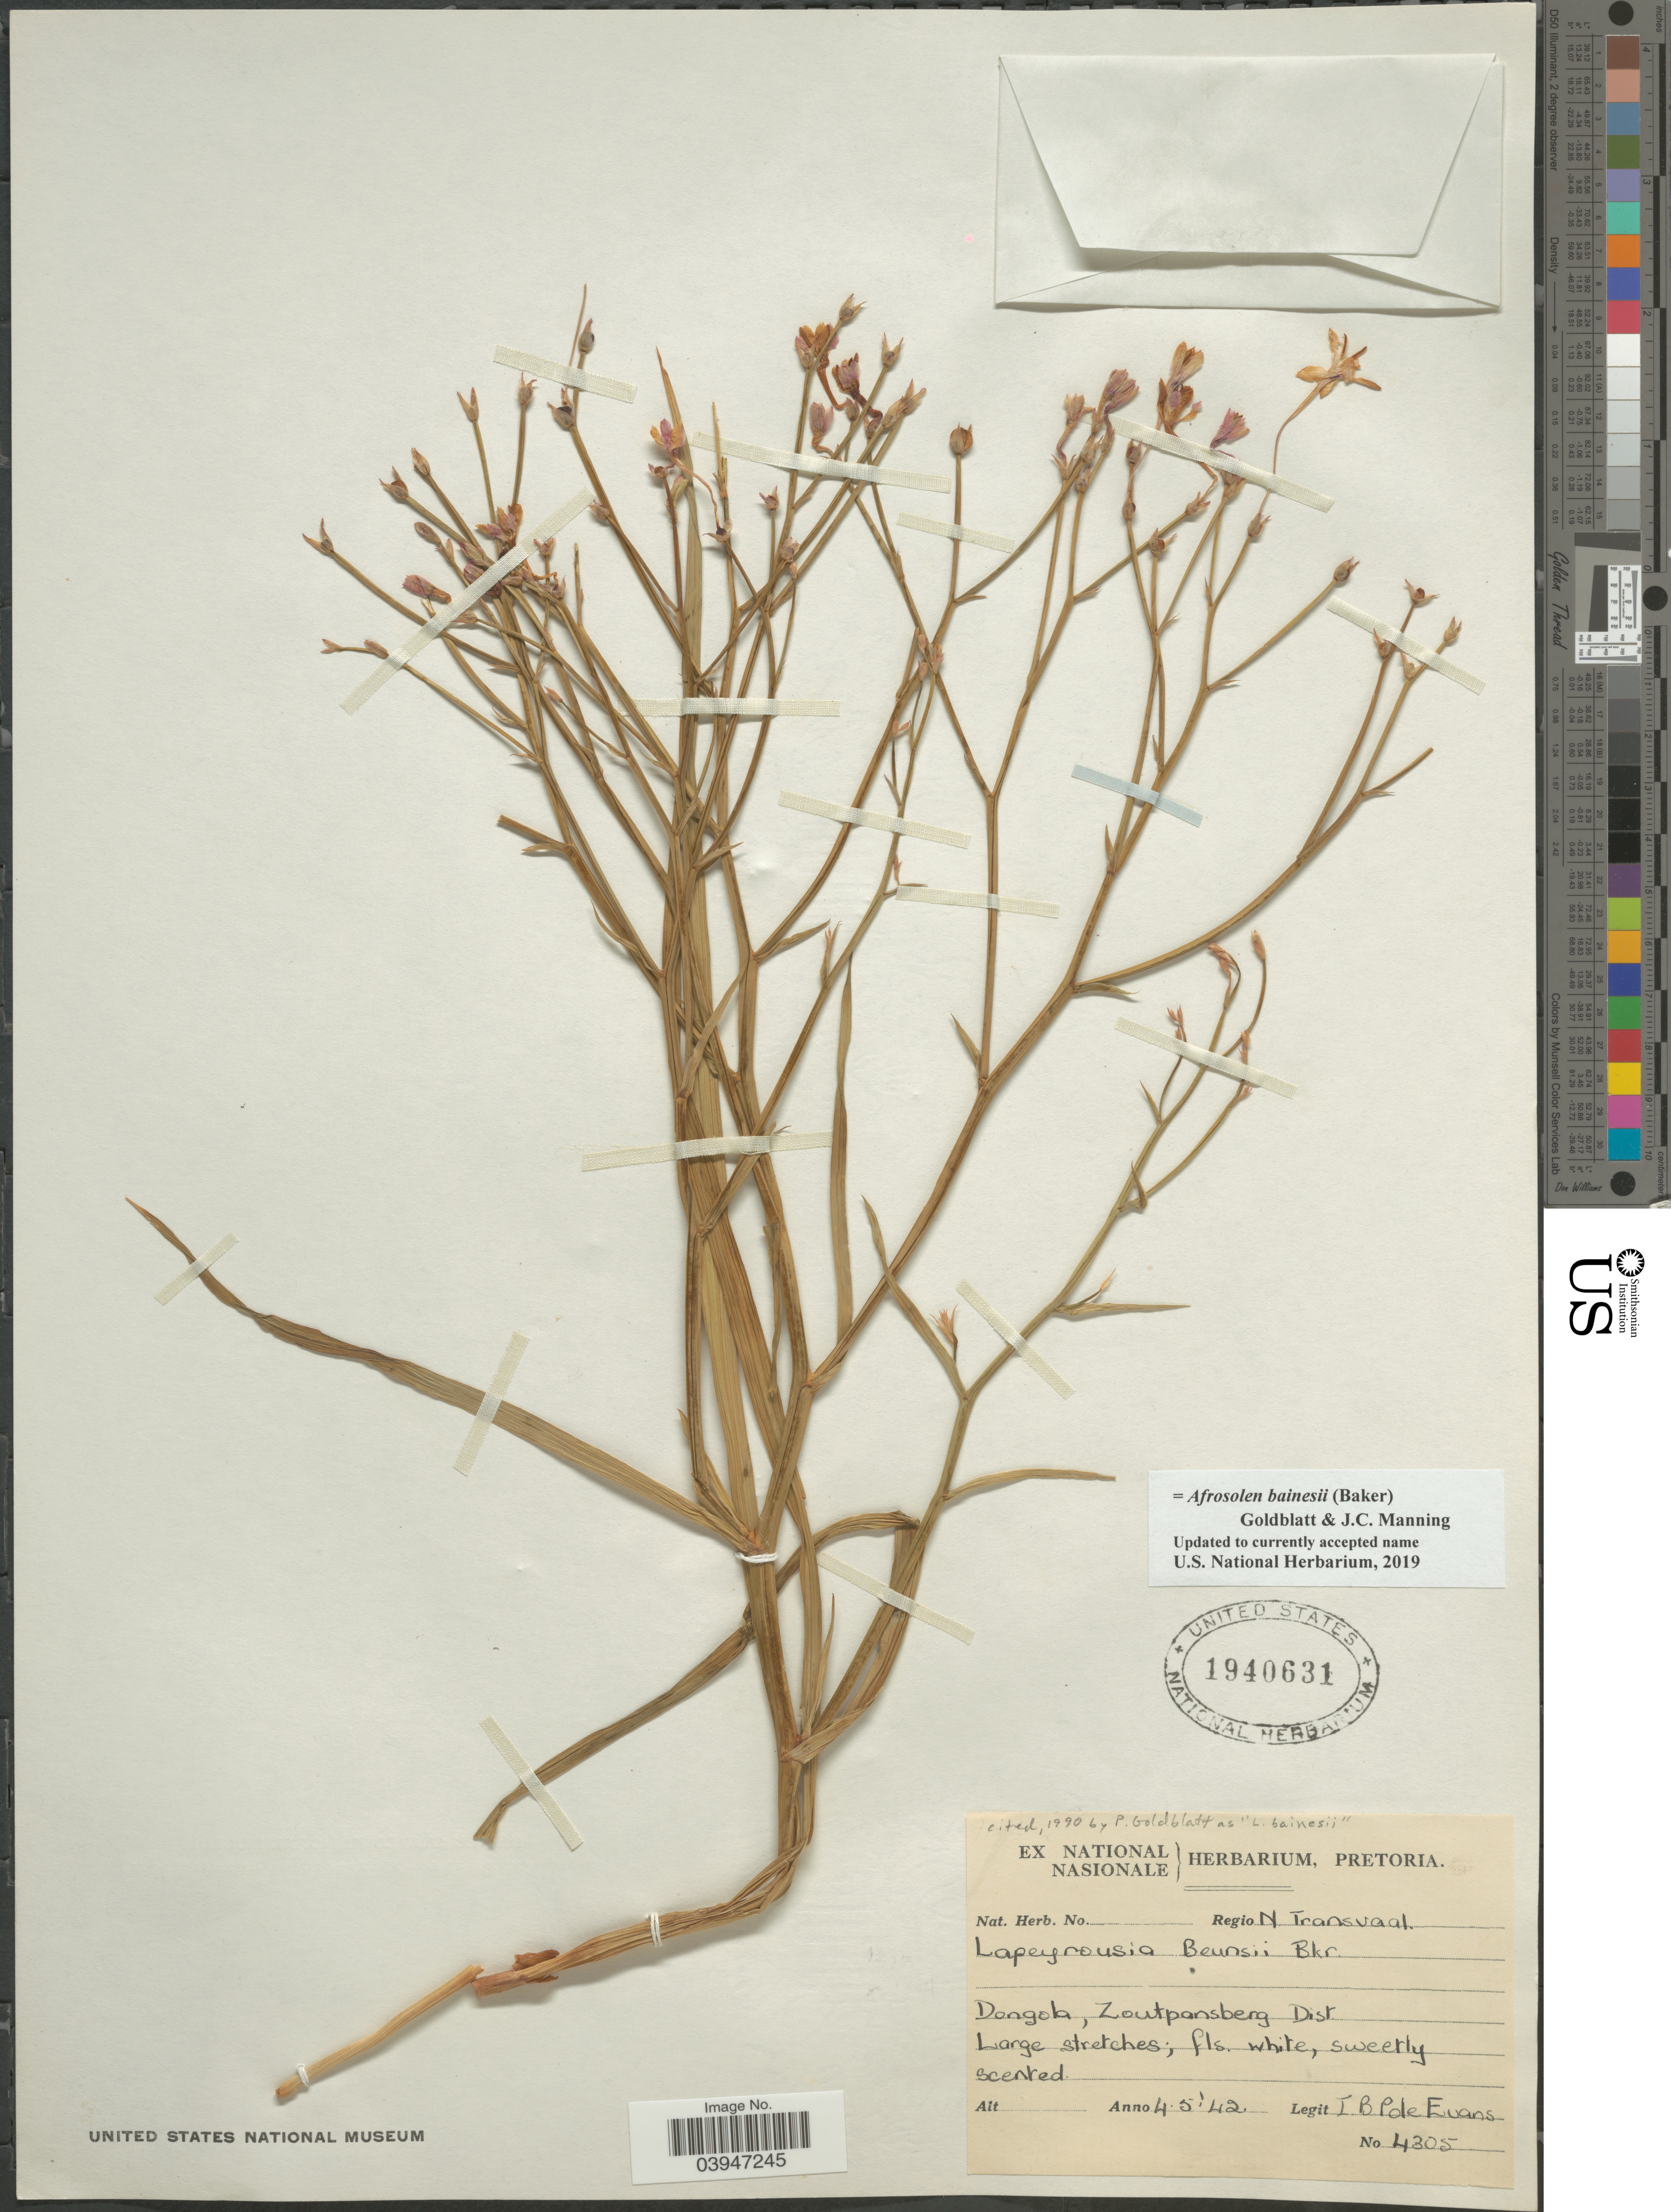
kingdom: Plantae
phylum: Tracheophyta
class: Liliopsida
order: Asparagales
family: Iridaceae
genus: Afrosolen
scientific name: Afrosolen bainesii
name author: (Baker) Goldblatt & J.C. Manning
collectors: I. B. Pole-Evans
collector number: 4305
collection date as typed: Transcribed d/m/y: 4/5/42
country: South Africa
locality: Regio N. Transvaal. Dongoba, Zoutpansberg Dist.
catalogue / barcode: US 1940631